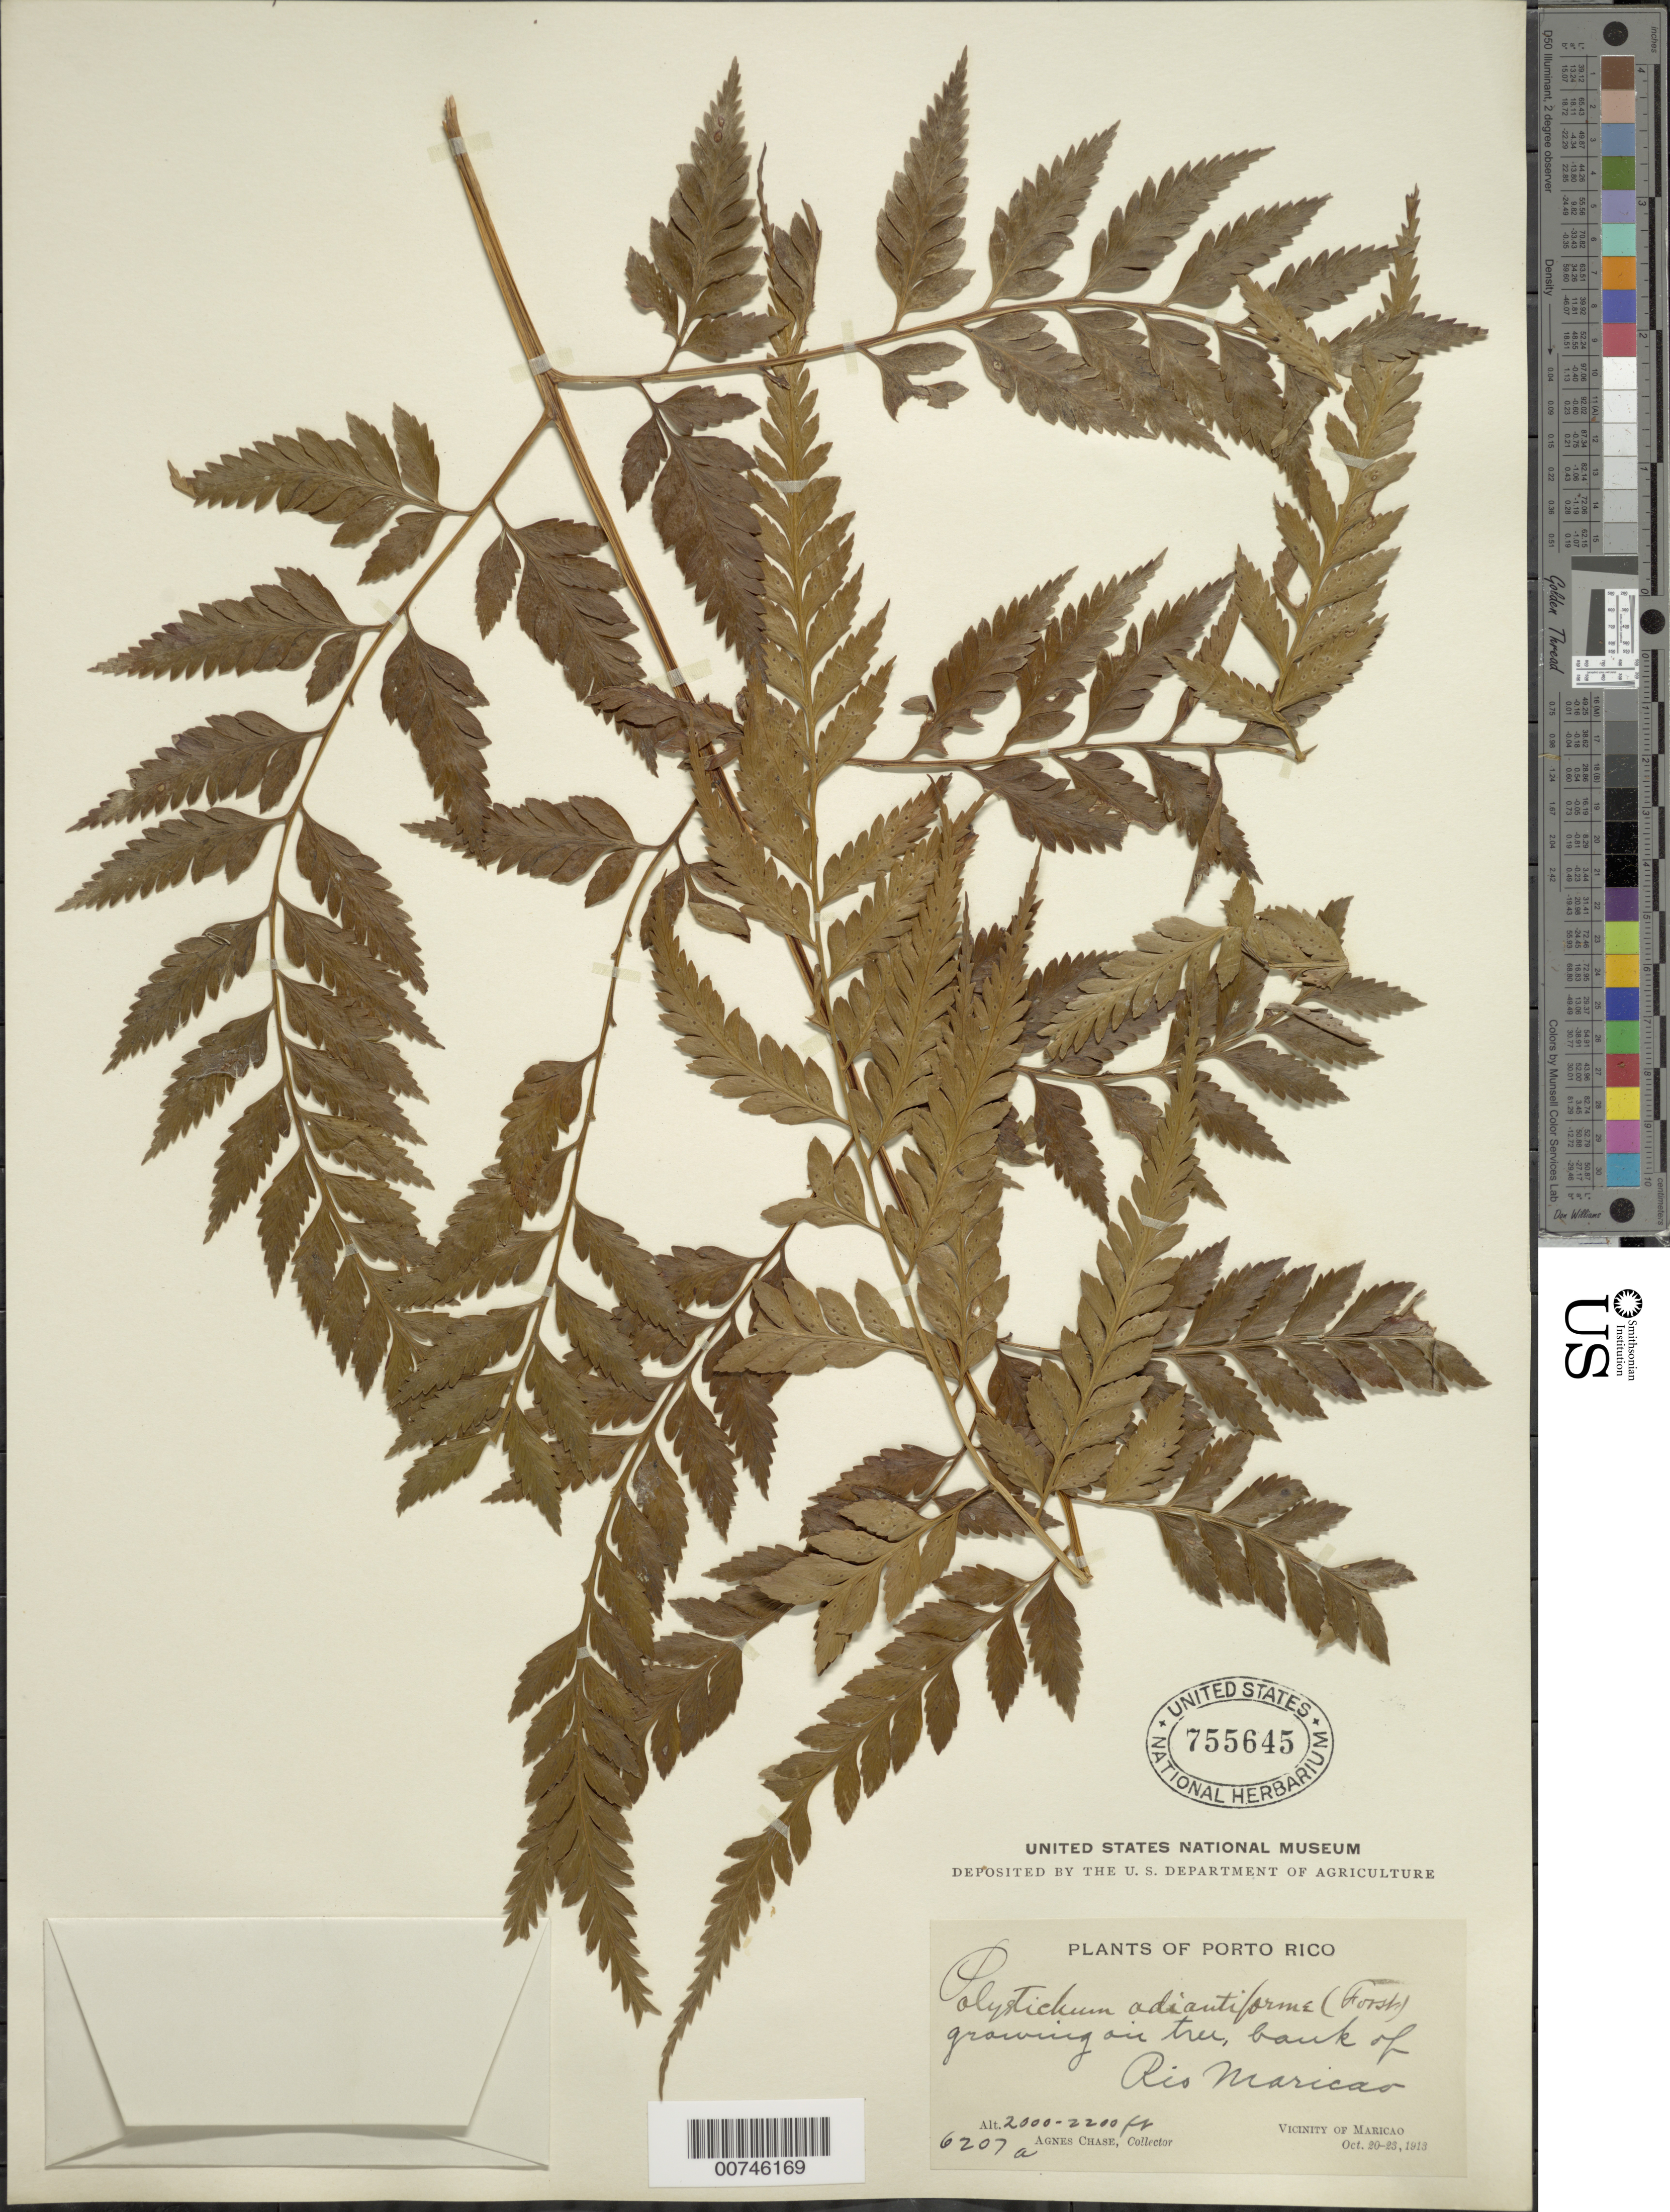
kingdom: Plantae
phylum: Tracheophyta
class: Polypodiopsida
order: Polypodiales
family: Dryopteridaceae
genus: Rumohra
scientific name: Rumohra adiantiformis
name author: (G. Forst.) Ching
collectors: A. Chase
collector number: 6207a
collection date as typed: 20 Oct 1913 to 23 Oct 1913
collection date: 1913-10-20/1913-10-23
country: Puerto Rico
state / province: Maricao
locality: Río Maricao, vicinity of Maricao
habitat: Growing on tree, bank of rio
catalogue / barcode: US 755645